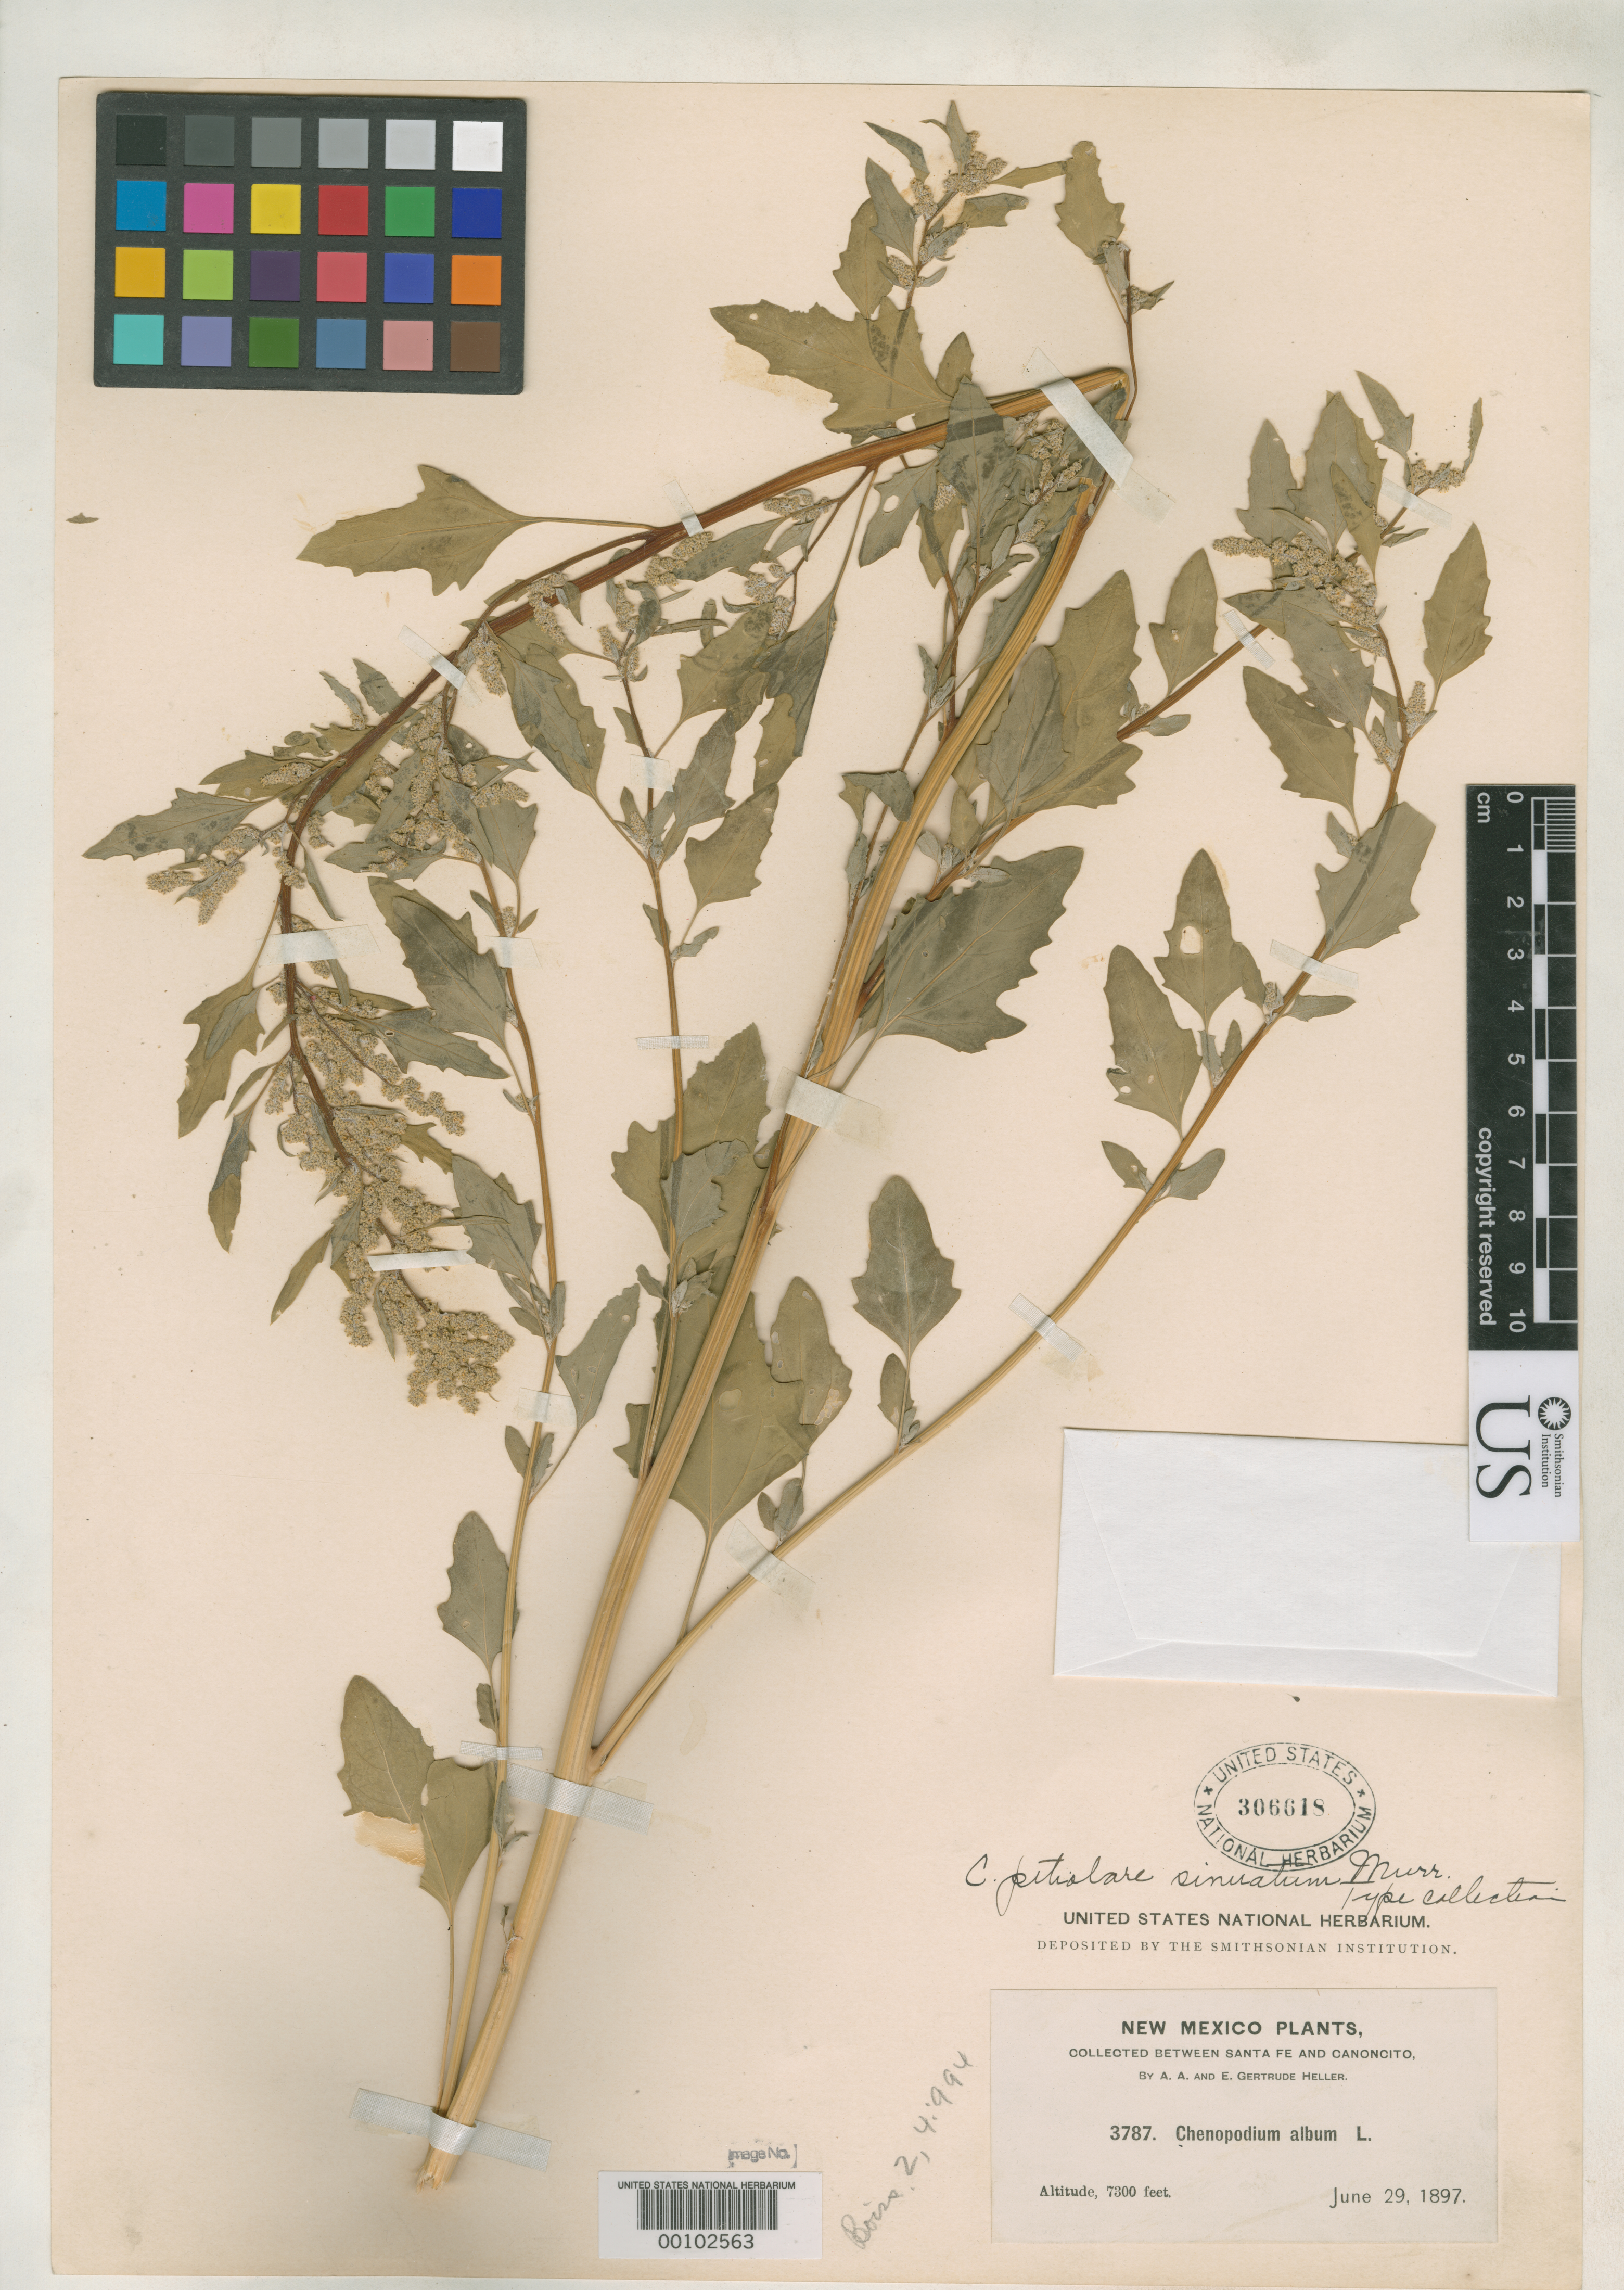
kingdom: Plantae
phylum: Tracheophyta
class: Magnoliopsida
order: Caryophyllales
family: Amaranthaceae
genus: Chenopodium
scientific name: Chenopodium petiolare var. sinuatum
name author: Murr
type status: Isotype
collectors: A. A. Heller & E. G. Heller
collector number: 3787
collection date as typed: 29 Jun 1897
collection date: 1897-06-29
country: United States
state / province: New Mexico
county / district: Santa Fe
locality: Between Santa Fe and Canoncito.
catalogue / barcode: US 306618